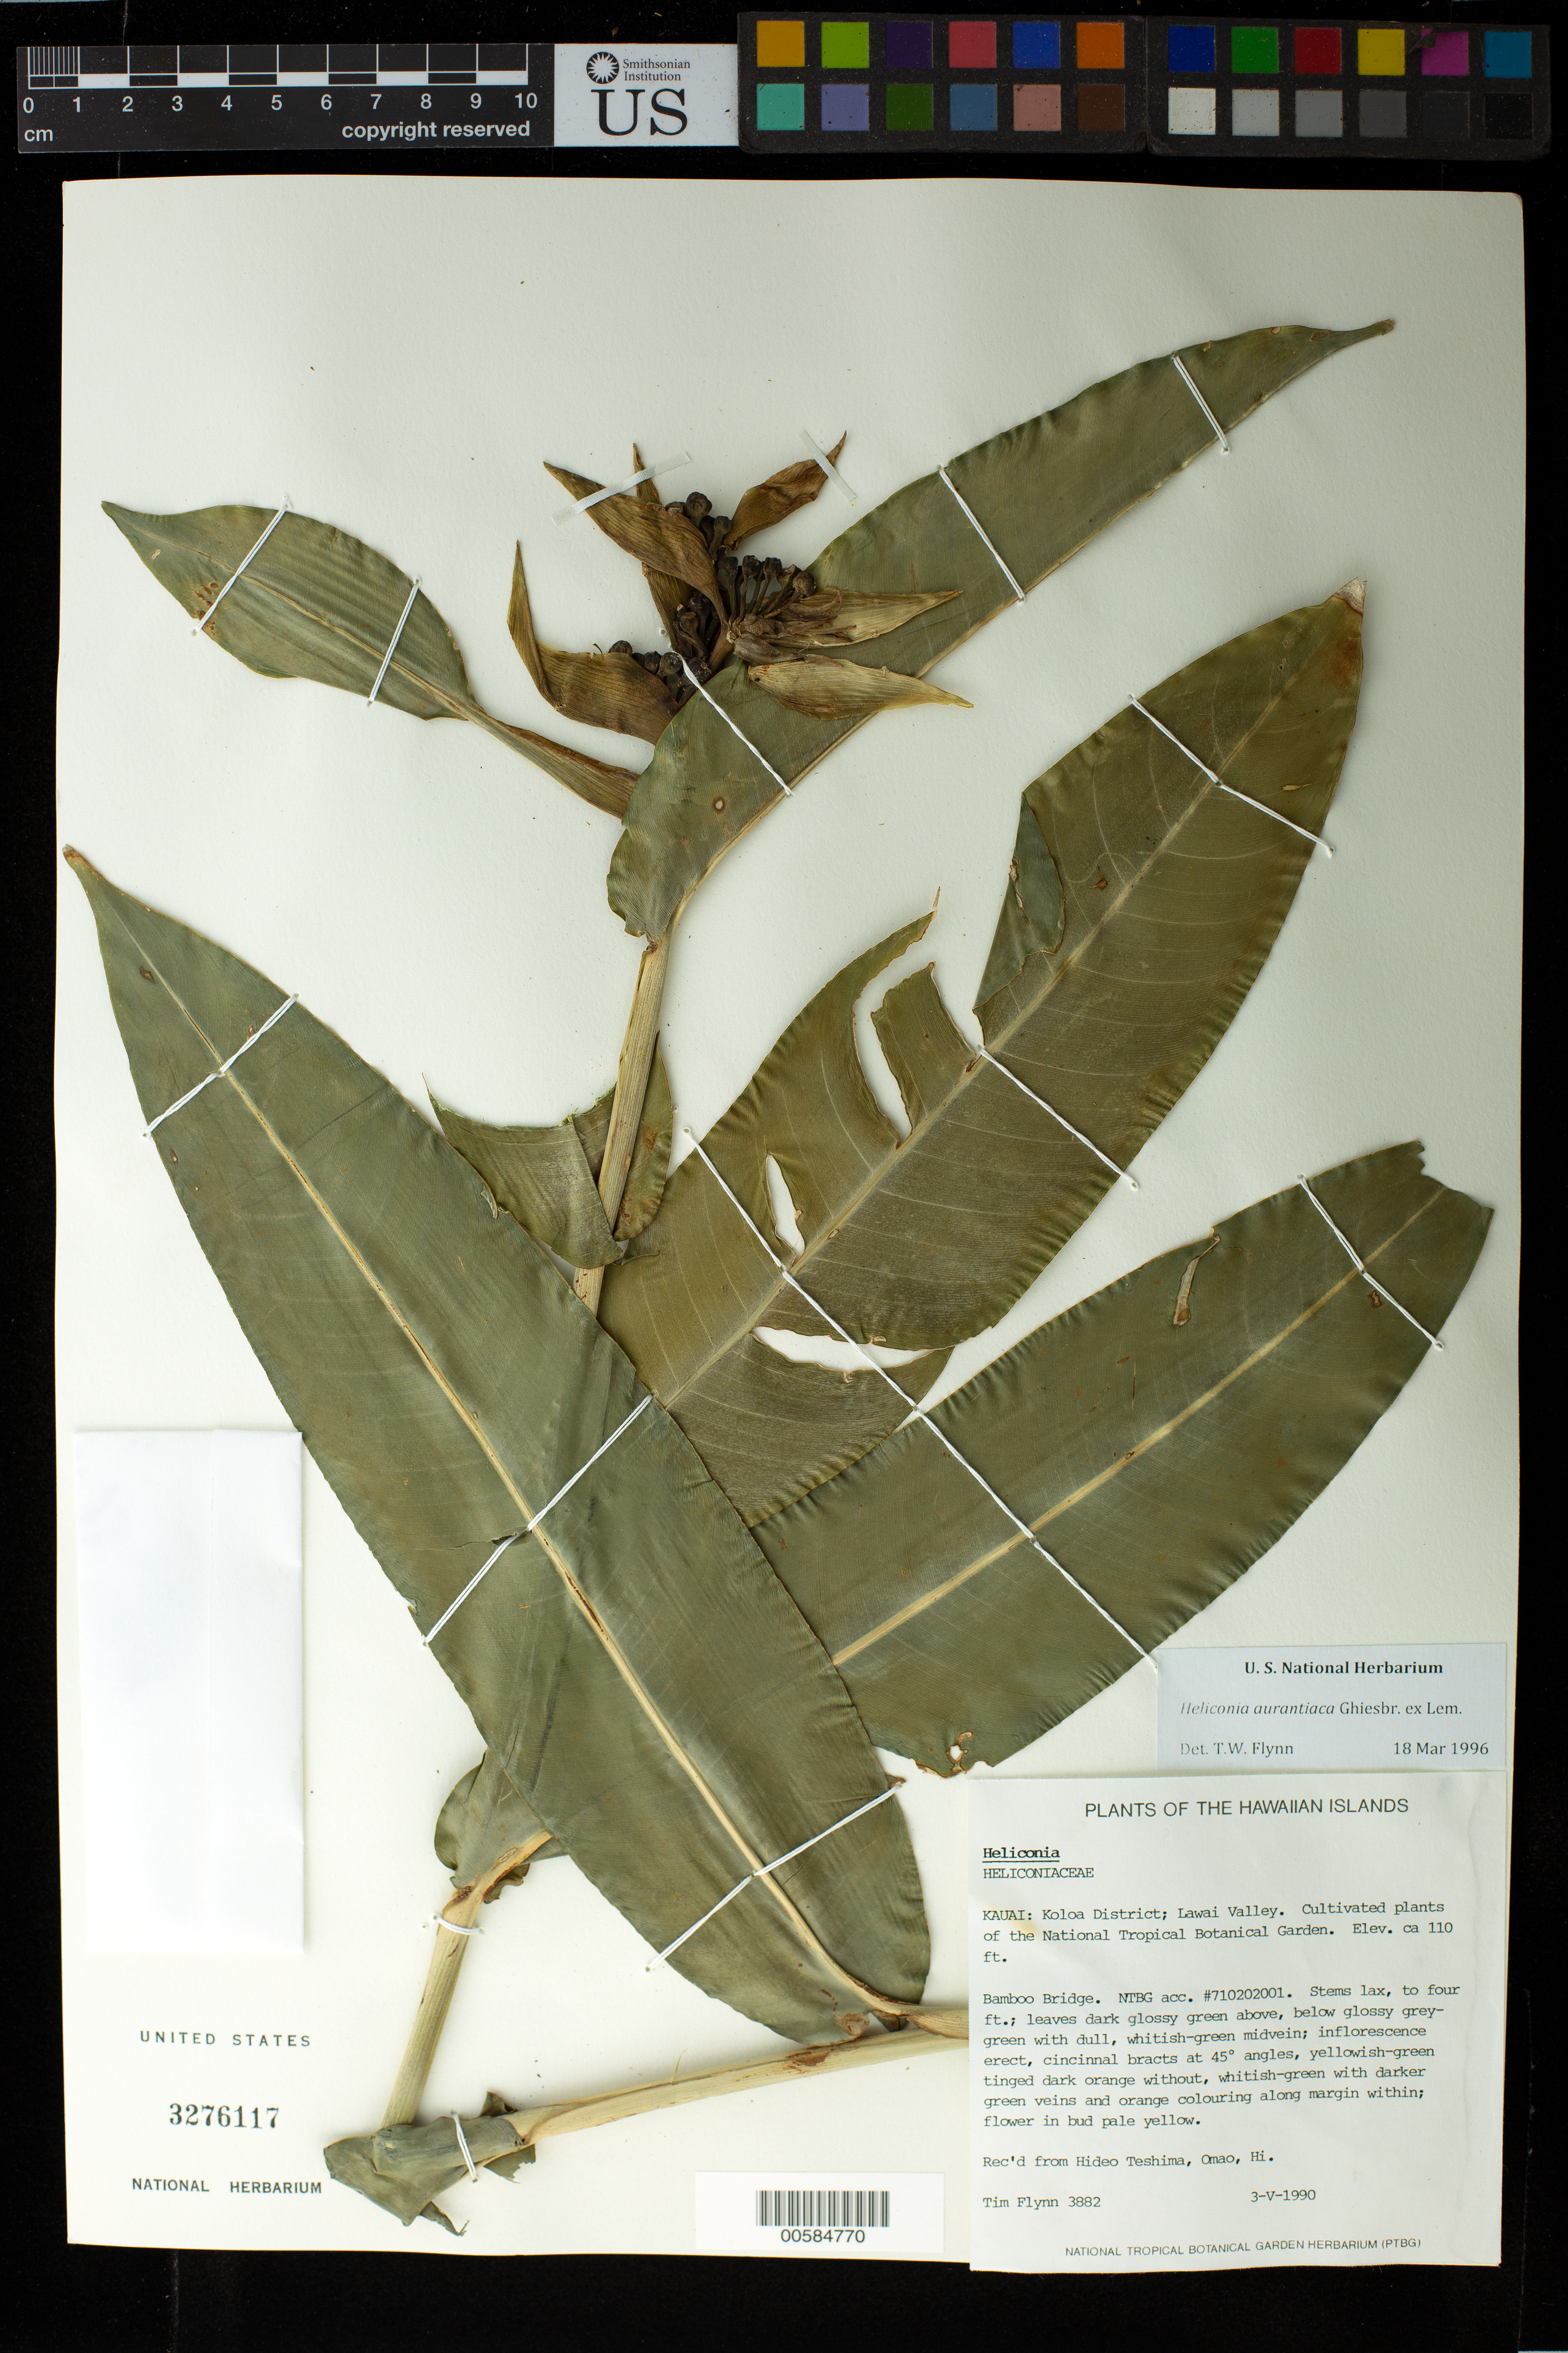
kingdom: Plantae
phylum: Tracheophyta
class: Liliopsida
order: Zingiberales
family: Heliconiaceae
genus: Heliconia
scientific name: Heliconia aurantiaca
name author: Ghiesbr. ex Lem.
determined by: Flynn, T. W.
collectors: T. W. Flynn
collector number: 3882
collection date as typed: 3 May 1990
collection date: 1990-05-03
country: United States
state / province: Hawaii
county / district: Kauai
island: Kaua'i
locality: Koloa Dist; Lawai Valley, National Tropical Botanical Garden, Bamboo Bridge.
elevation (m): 34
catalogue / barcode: US 3276117